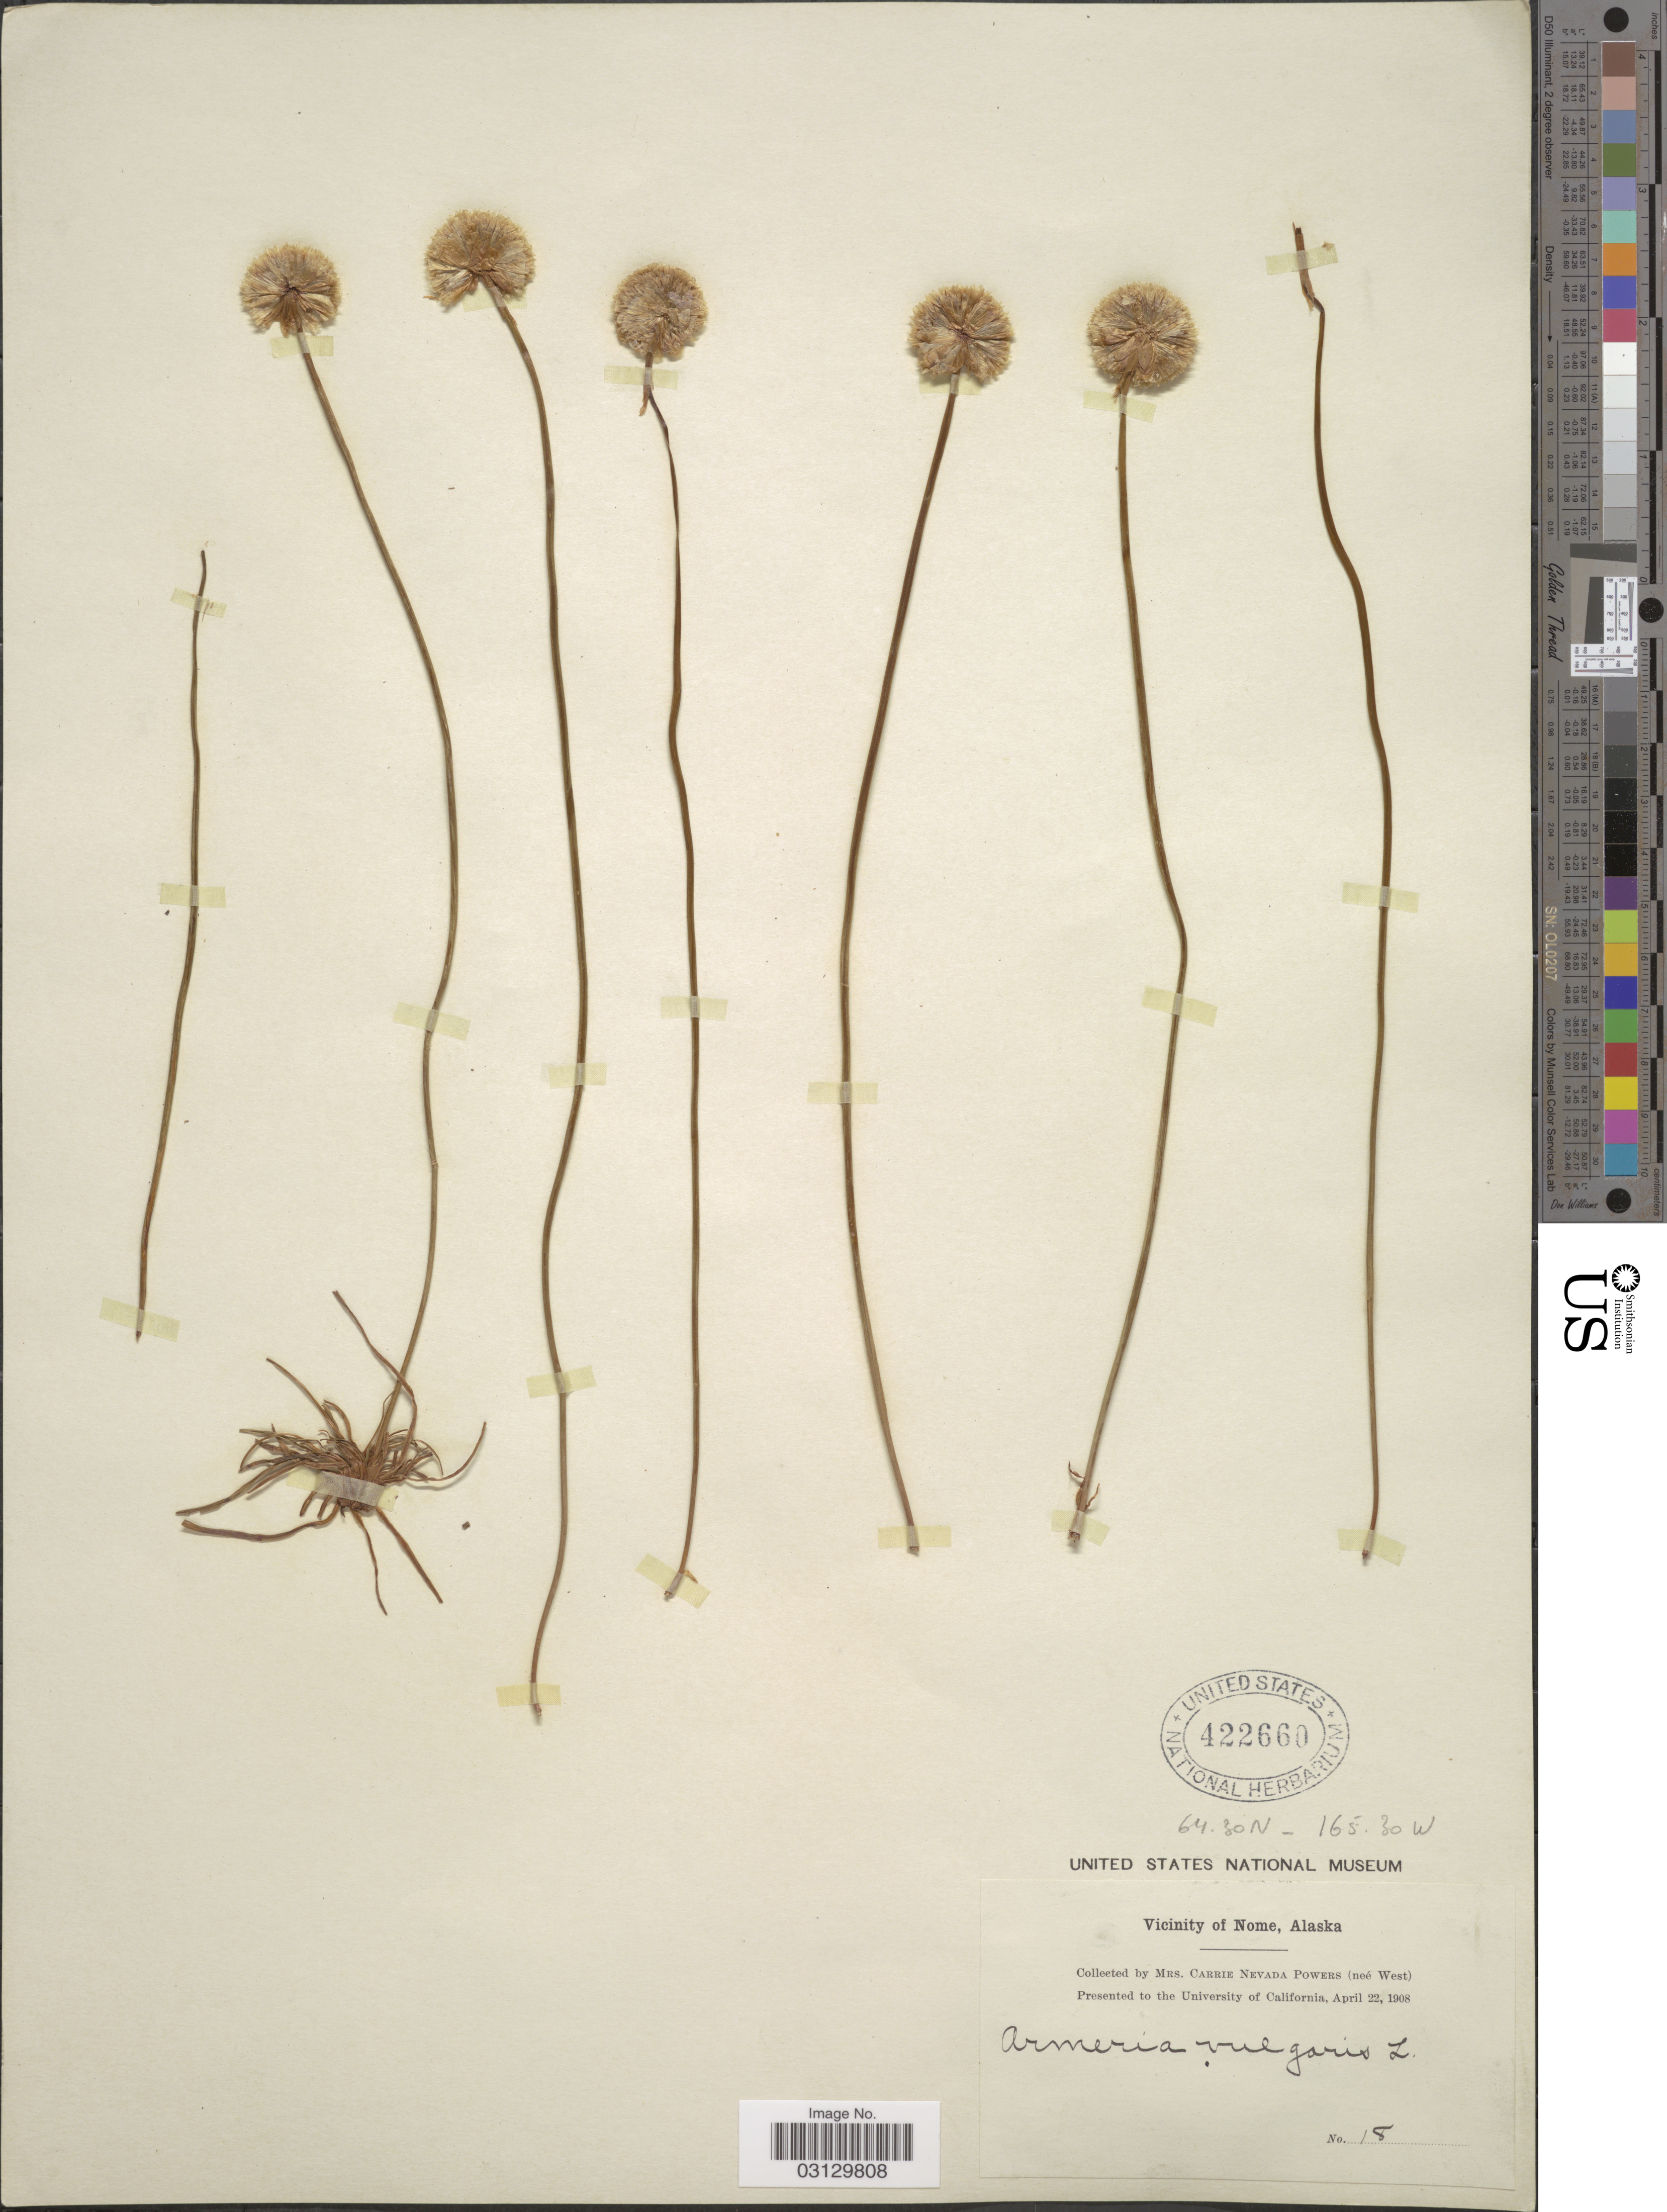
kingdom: Plantae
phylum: Tracheophyta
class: Magnoliopsida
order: Caryophyllales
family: Plumbaginaceae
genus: Armeria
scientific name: Armeria maritima subsp. sibirica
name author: (Turcz. ex Boiss.) Nyman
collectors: C. Powers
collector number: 18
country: United States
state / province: Alaska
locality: Vicinity of Nome.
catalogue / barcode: US 422660